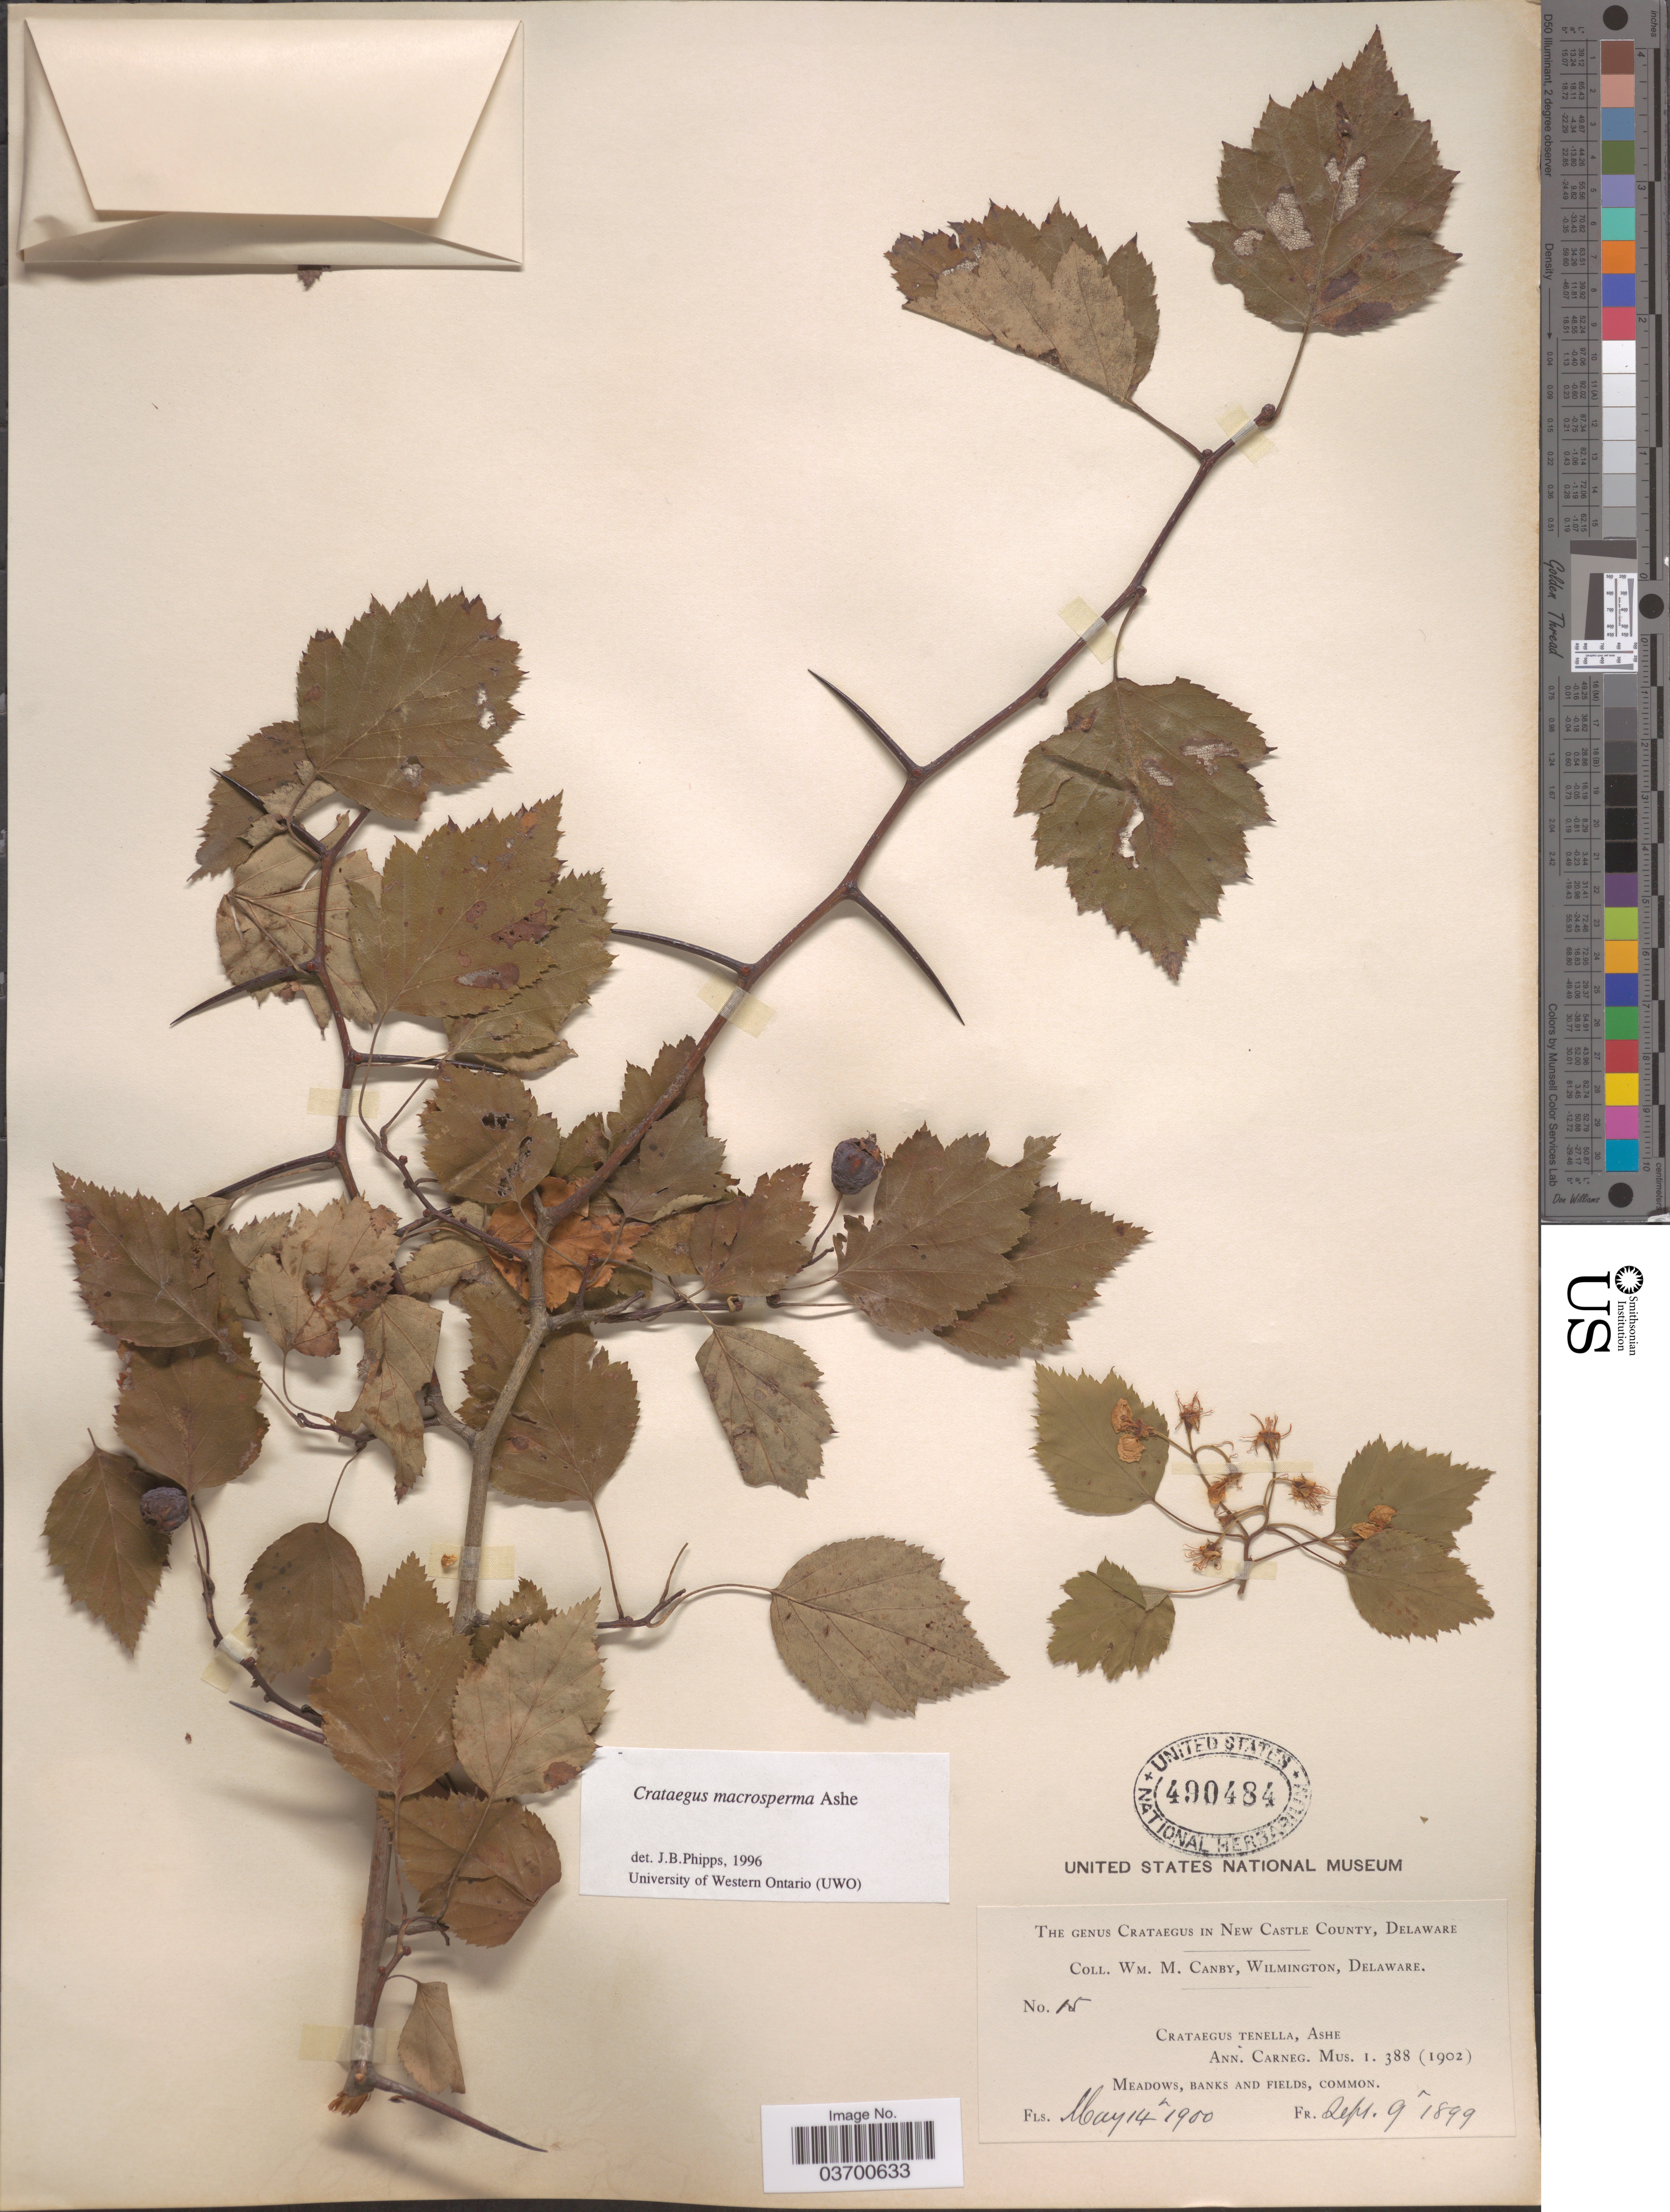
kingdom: Plantae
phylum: Tracheophyta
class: Magnoliopsida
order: Rosales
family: Rosaceae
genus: Crataegus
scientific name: Crataegus macrosperma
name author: Ashe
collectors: W. M. Canby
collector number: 15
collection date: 1899-09-09/1900-05-14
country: United States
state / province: Delaware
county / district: New Castle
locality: New Castle County. [unsure placement]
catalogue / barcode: US 490484